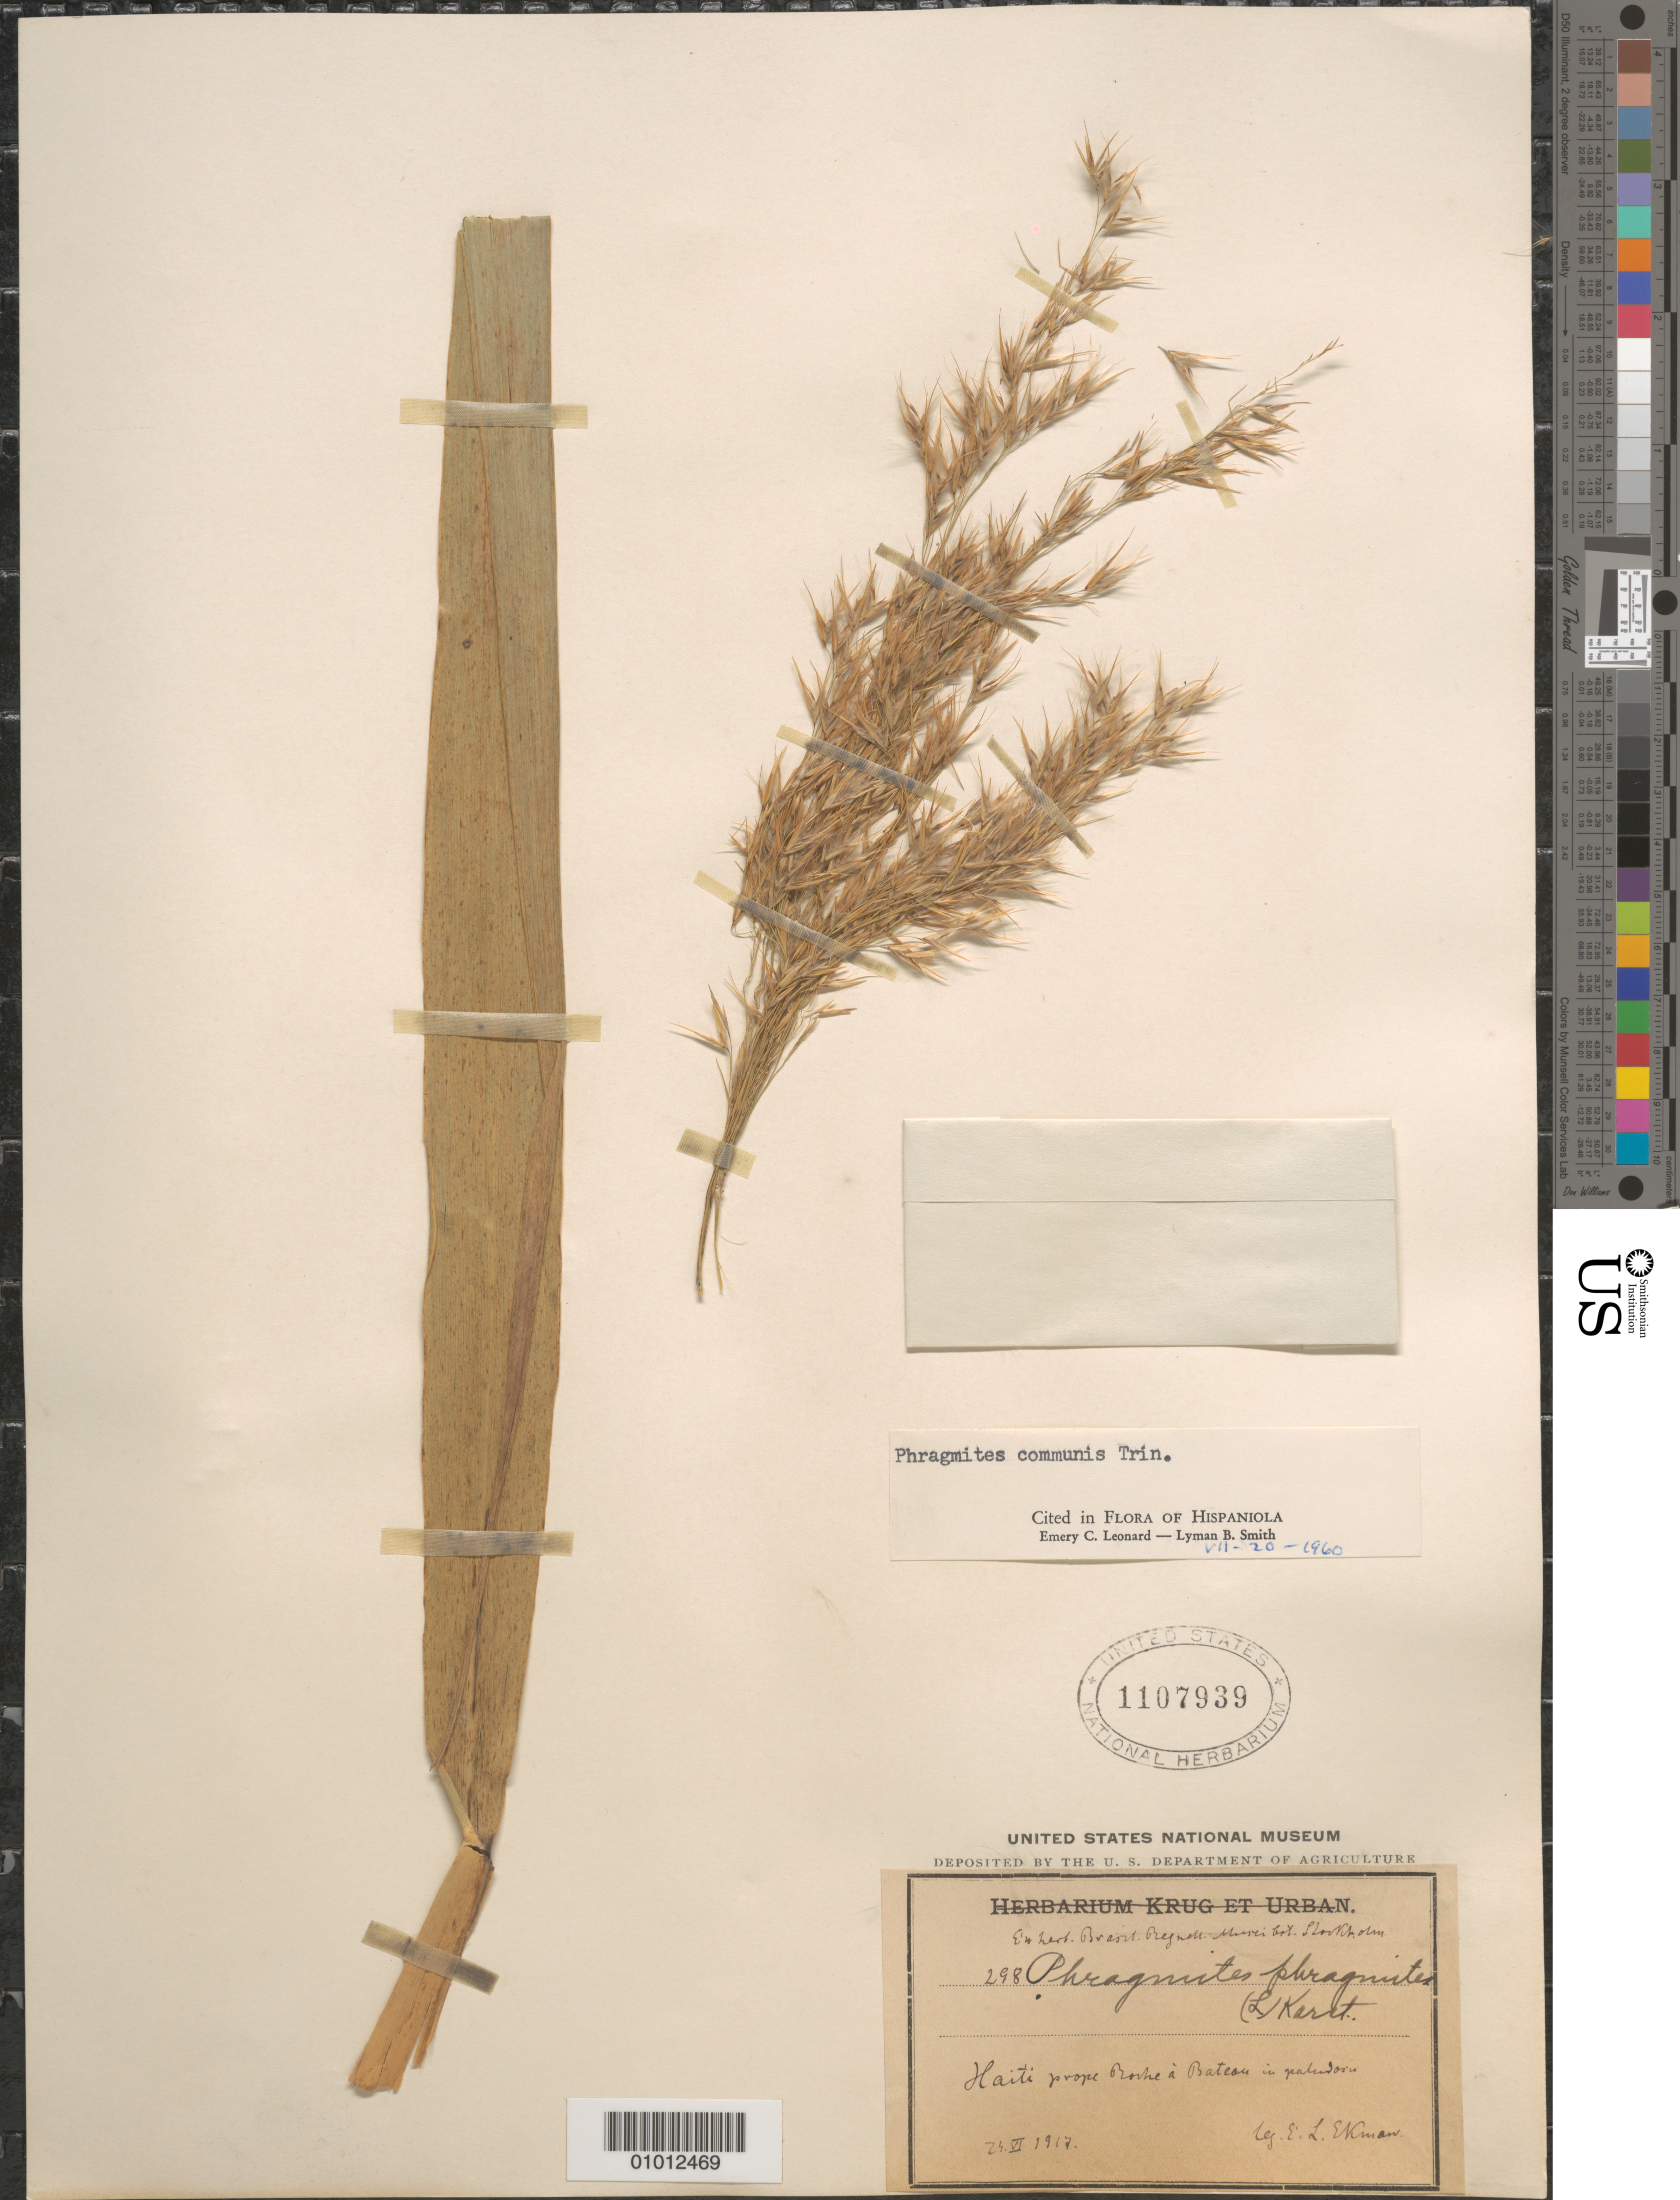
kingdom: Plantae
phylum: Tracheophyta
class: Liliopsida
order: Poales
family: Poaceae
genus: Phragmites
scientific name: Phragmites australis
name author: (Cav.) Trin. ex Steud.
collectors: E. L. Ekman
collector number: H 298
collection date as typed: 24 Jun 1917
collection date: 1917-06-24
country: Haiti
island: Hispaniola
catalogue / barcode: US 1107939